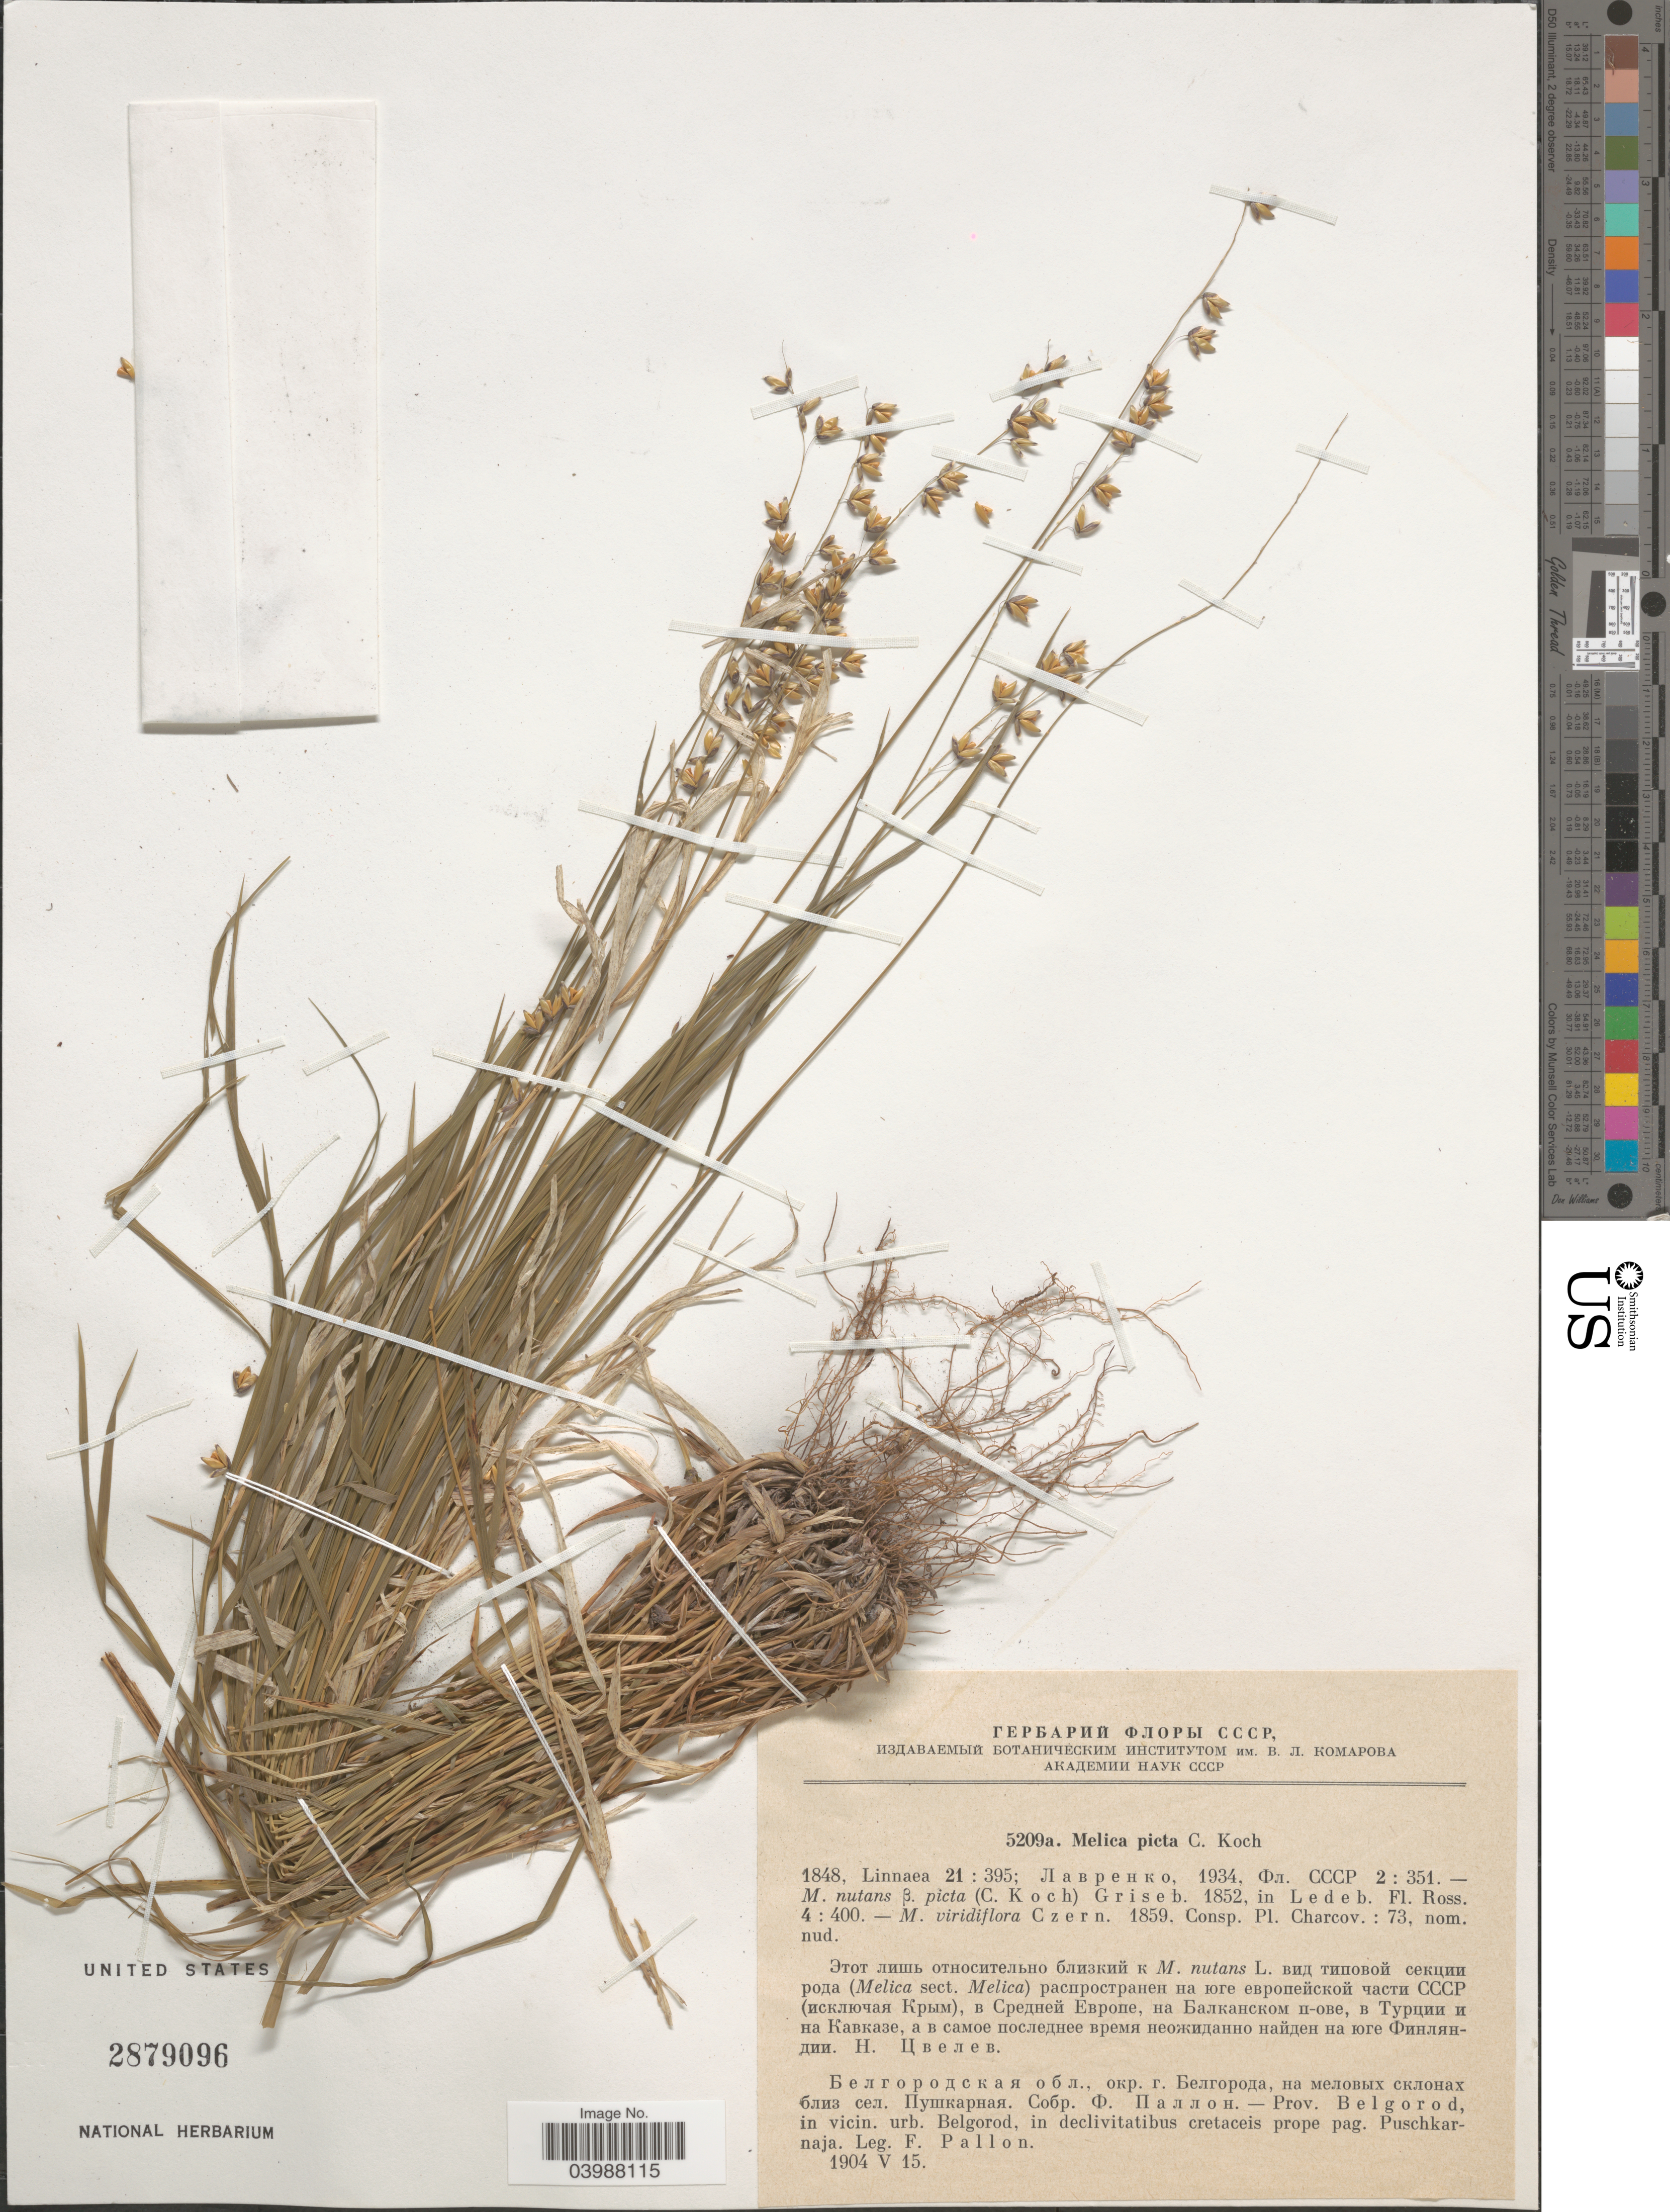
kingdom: Plantae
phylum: Tracheophyta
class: Liliopsida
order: Poales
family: Poaceae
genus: Melica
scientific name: Melica picta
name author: K. Koch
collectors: F. Pallon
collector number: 5209a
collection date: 1904-05-15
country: Russian Federation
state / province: Belgorod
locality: Prov. Belgorod, in vicin. urb. Belgorod, in declivitatibus cretaceis prope pag. Puschkarnaja.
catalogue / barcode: US 2879096